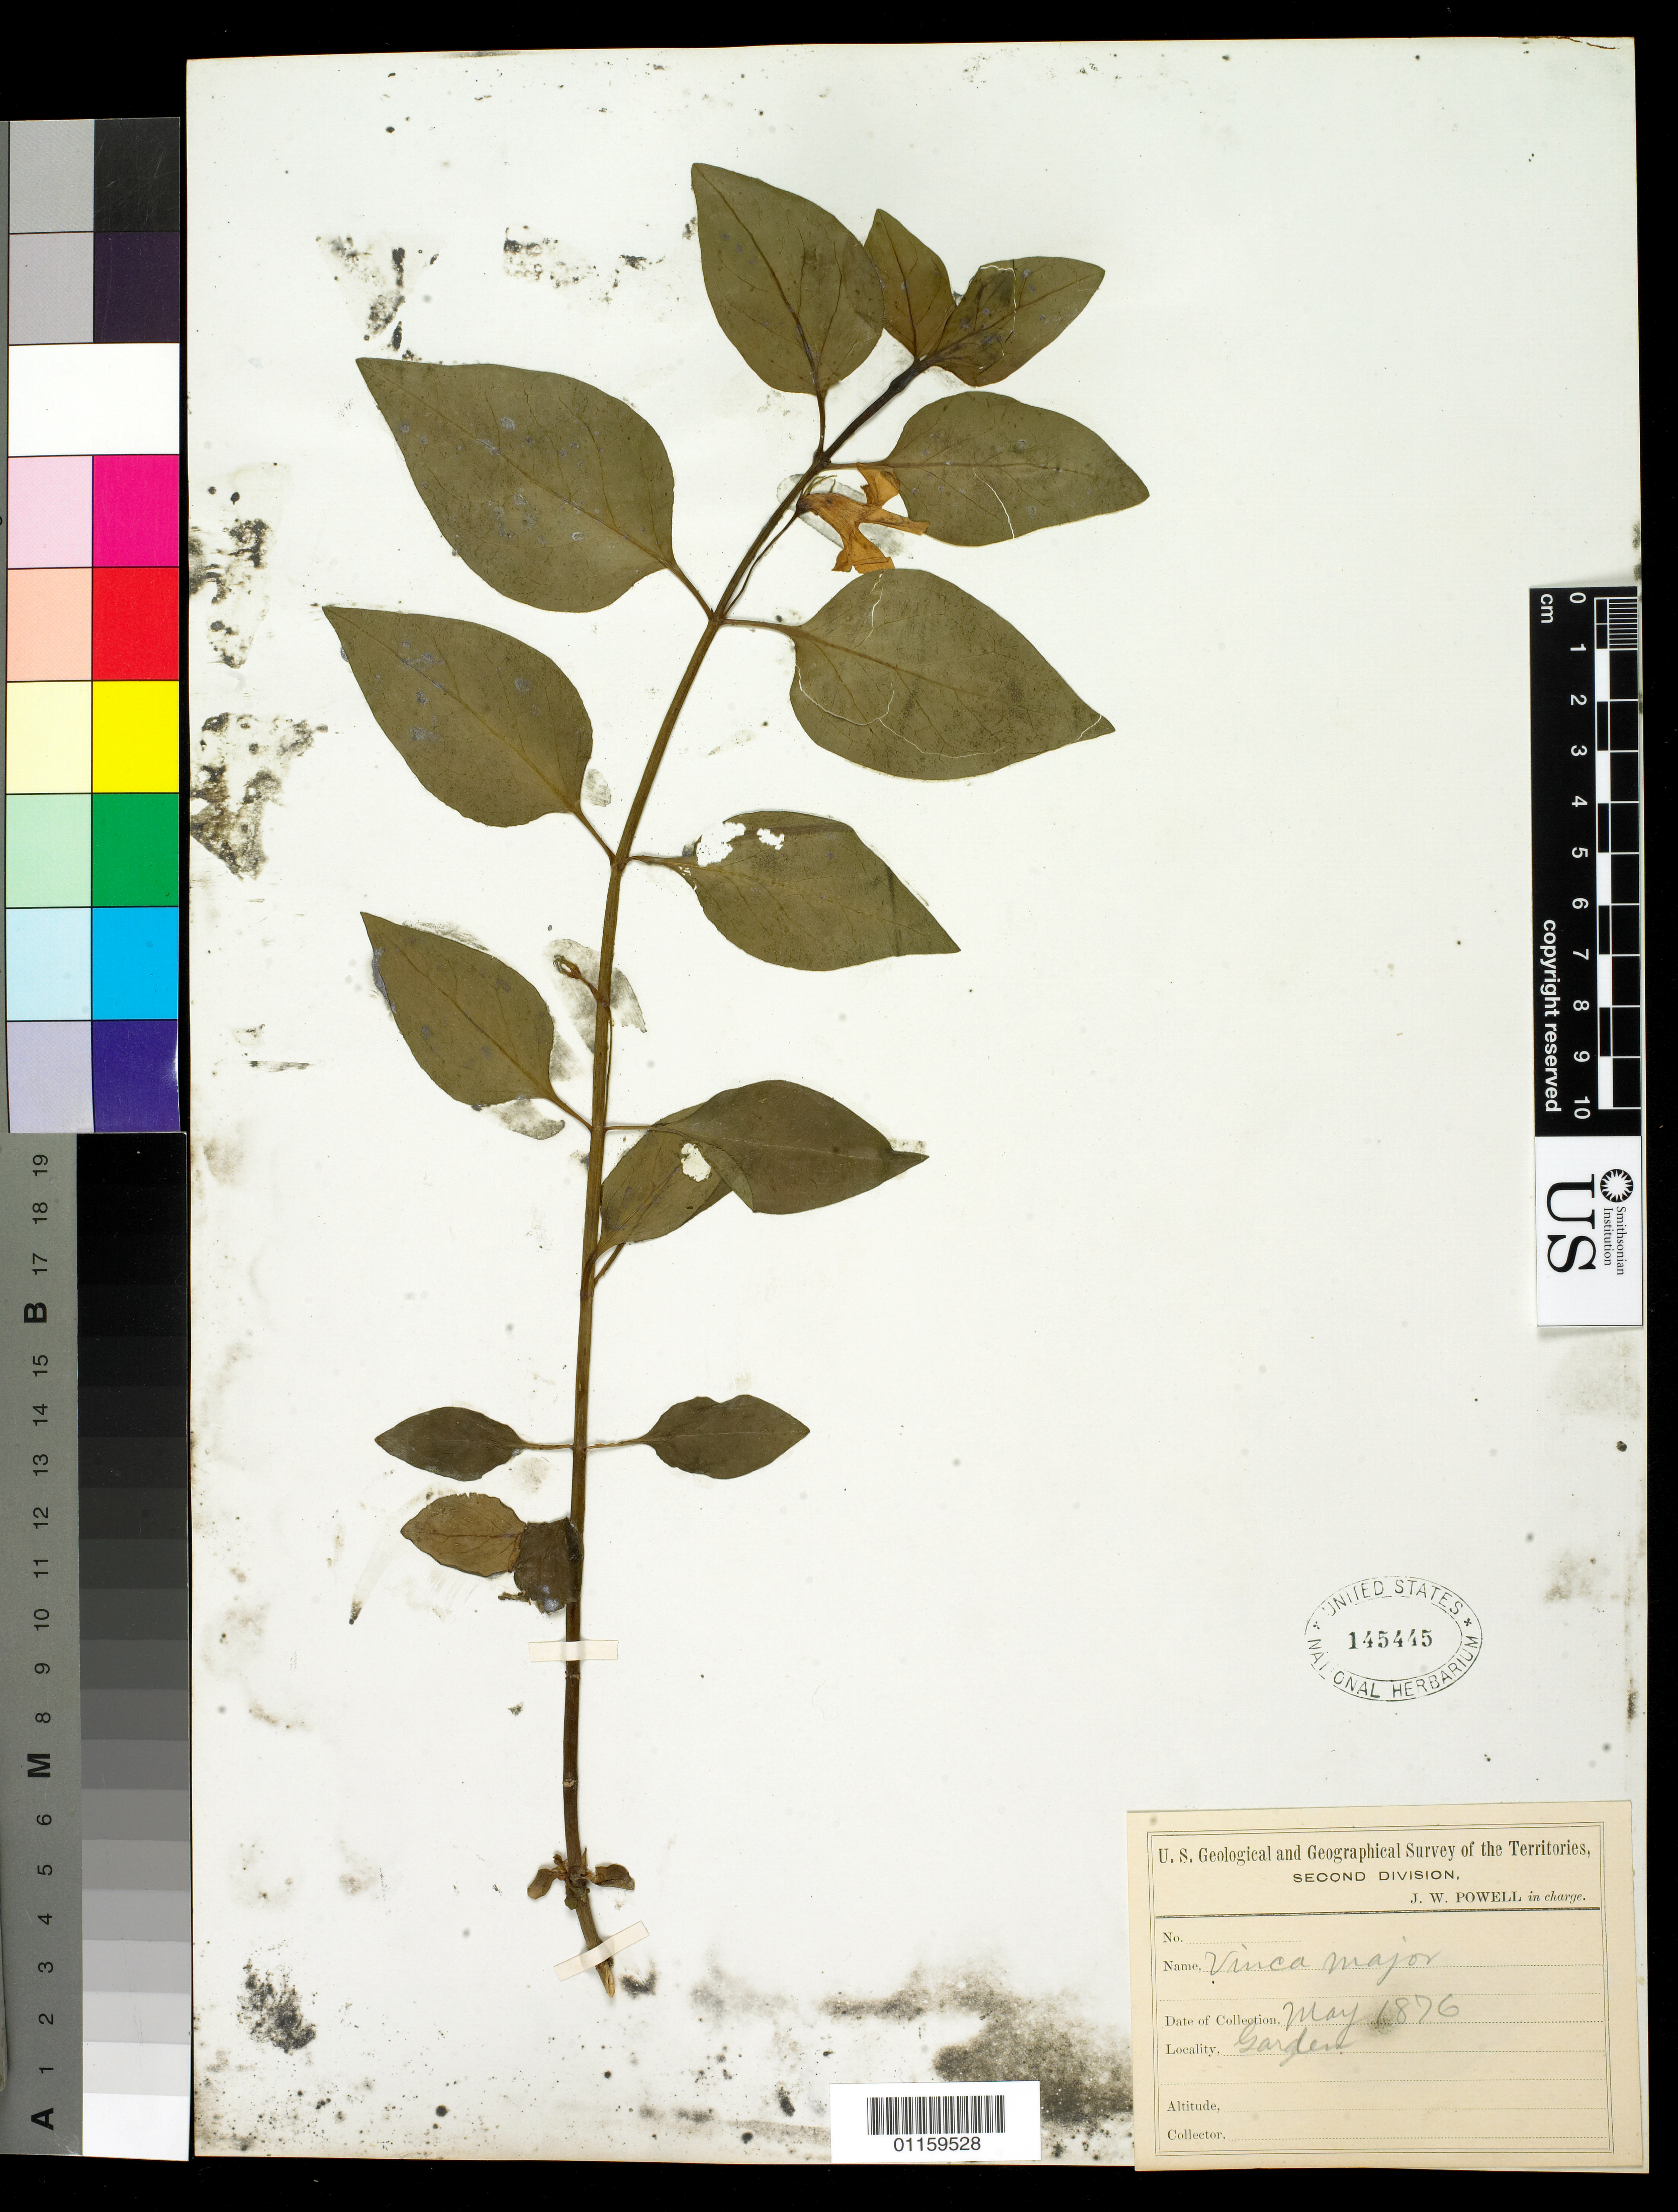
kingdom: Plantae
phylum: Tracheophyta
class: Magnoliopsida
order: Gentianales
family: Apocynaceae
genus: Vinca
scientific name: Vinca major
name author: L.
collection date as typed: May 1876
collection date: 1876-05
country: United States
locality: Garden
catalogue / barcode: US 145445